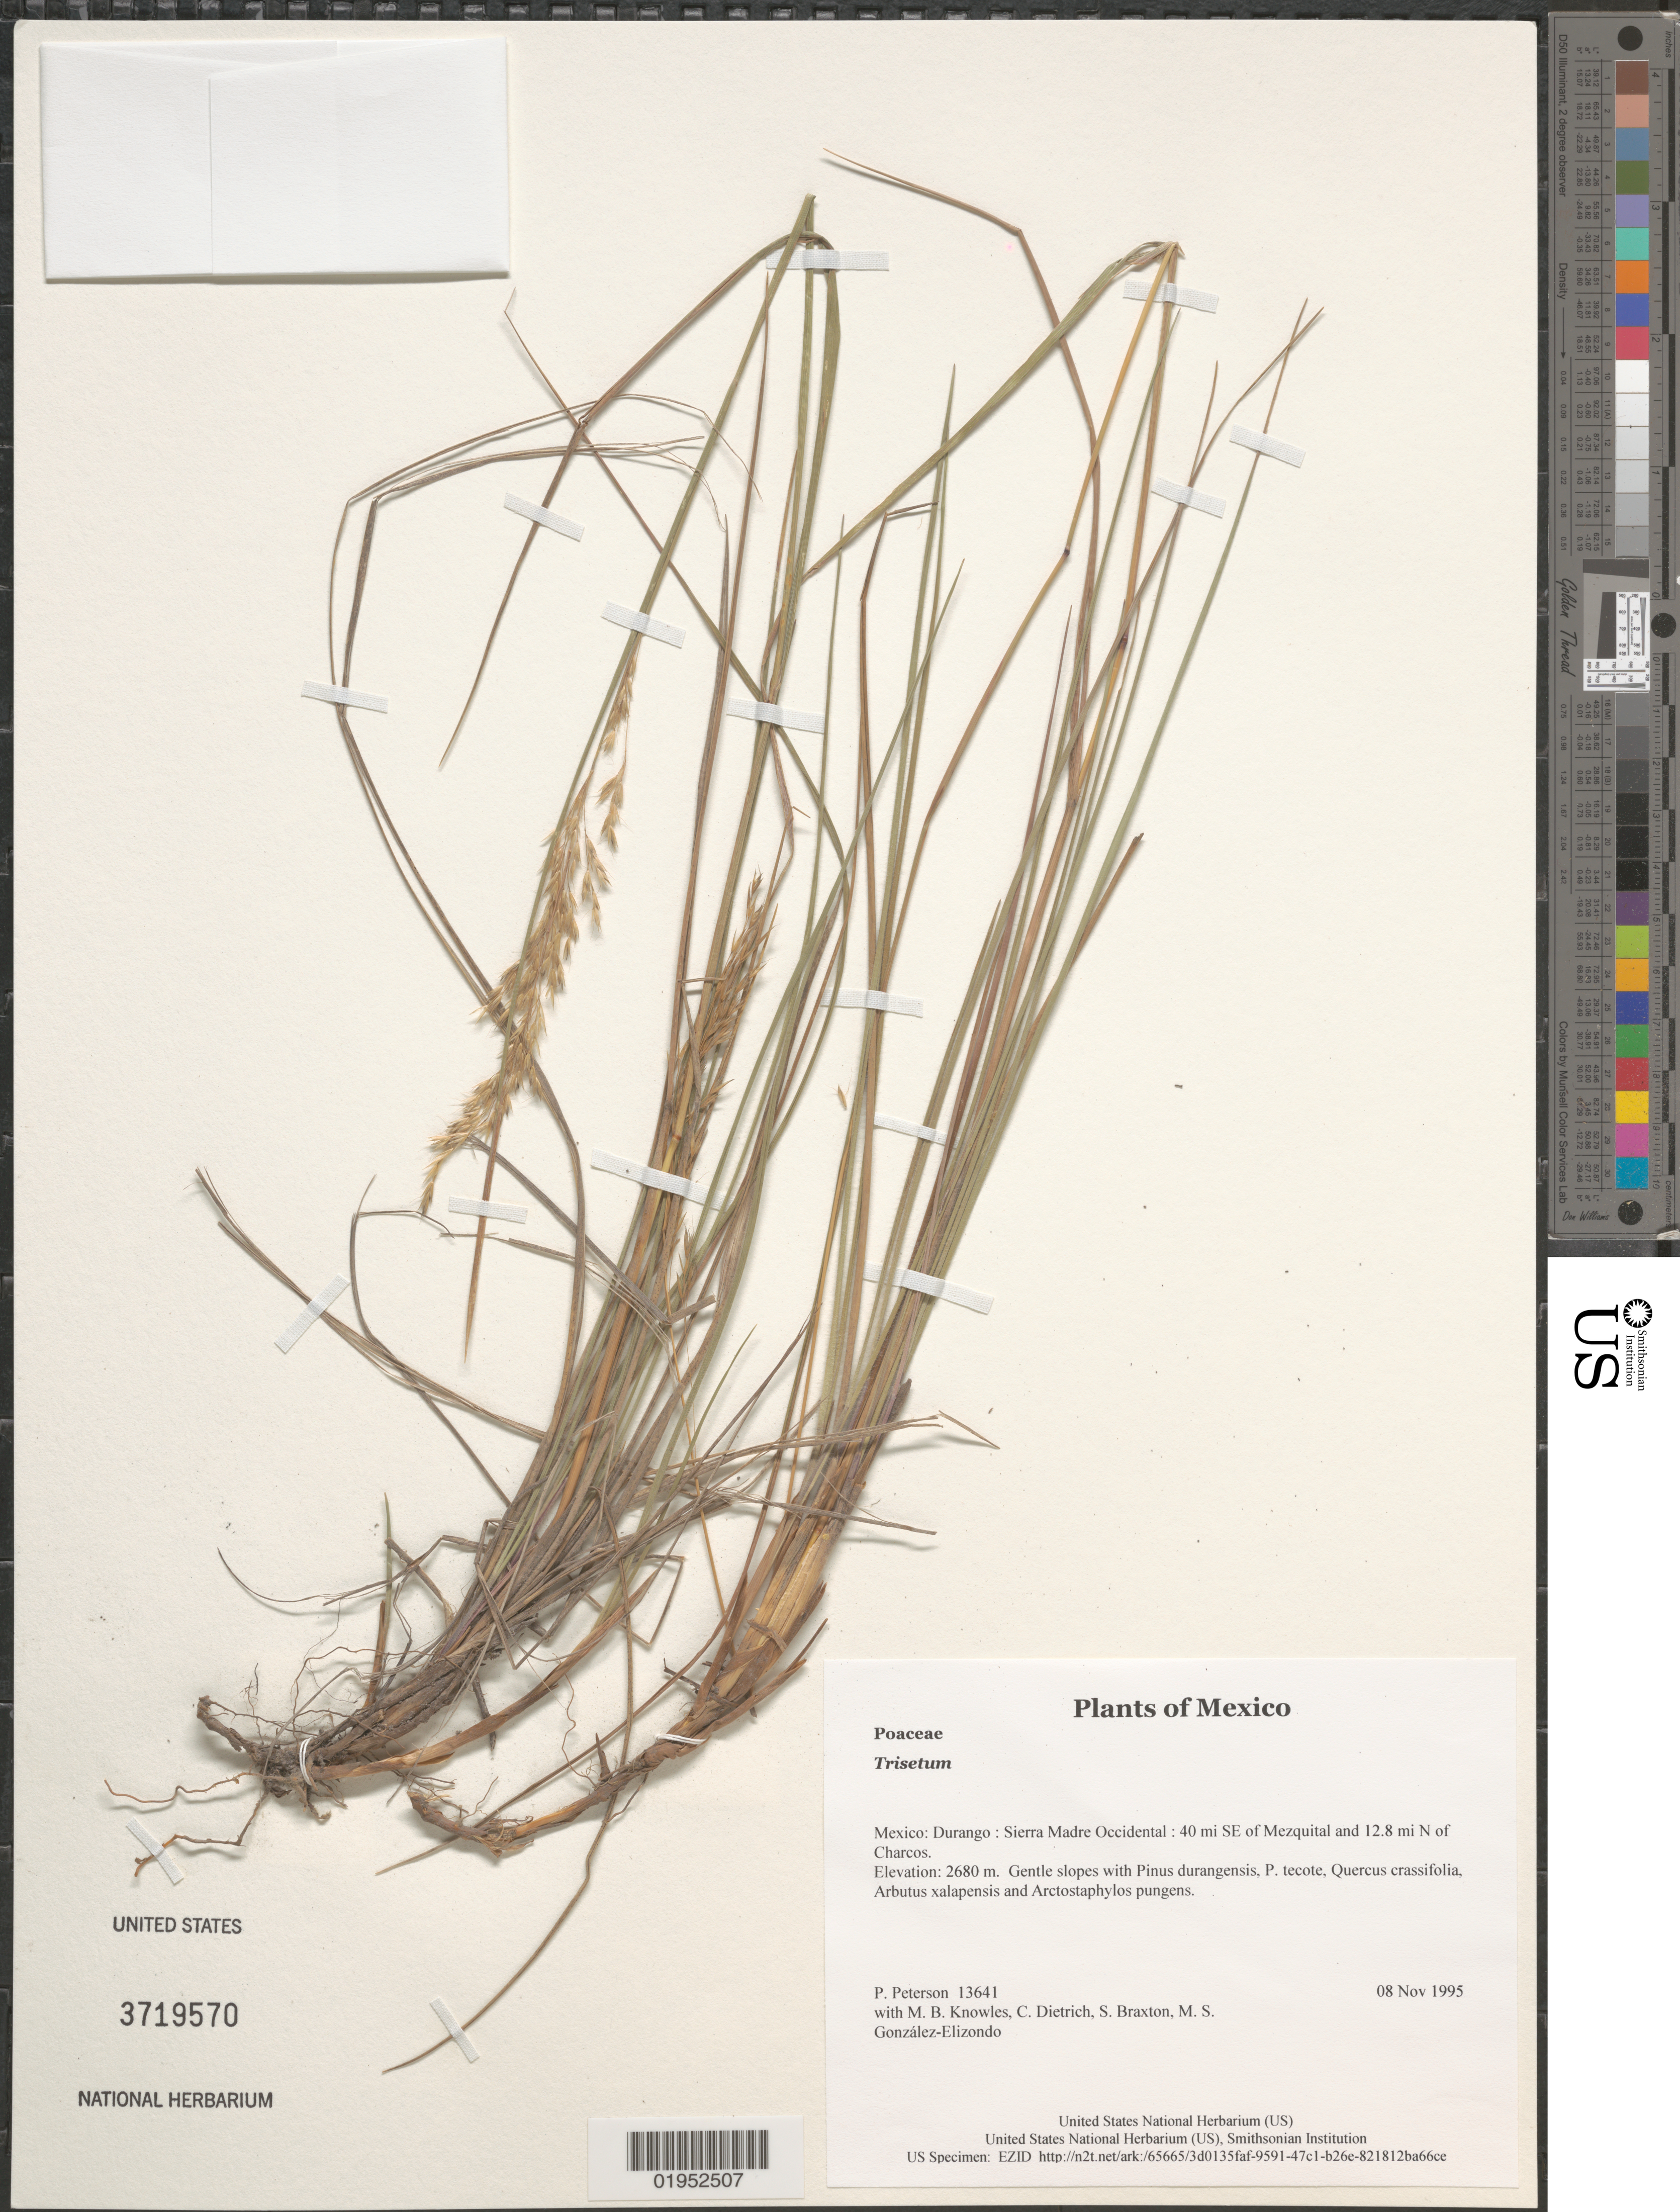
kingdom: Plantae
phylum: Tracheophyta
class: Liliopsida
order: Poales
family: Poaceae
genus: Trisetum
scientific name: Trisetum sp.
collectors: P. M. Peterson, M. B. Knowles, C. Dietrich, S. Braxton & M. S. González-Elizondo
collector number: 13641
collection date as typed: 08 Nov 1995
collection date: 1995-11-08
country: Mexico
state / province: Durango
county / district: Sierra Madre Occidental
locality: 40 mi SE of Mezquital and 12.8 mi N of Charcos.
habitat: Gentle slopes with Pinus durangensis, P. tecote, Quercus crassifolia, Arbutus xalapensis and Arctostaphylos pungens.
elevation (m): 2680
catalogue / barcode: US 3719570